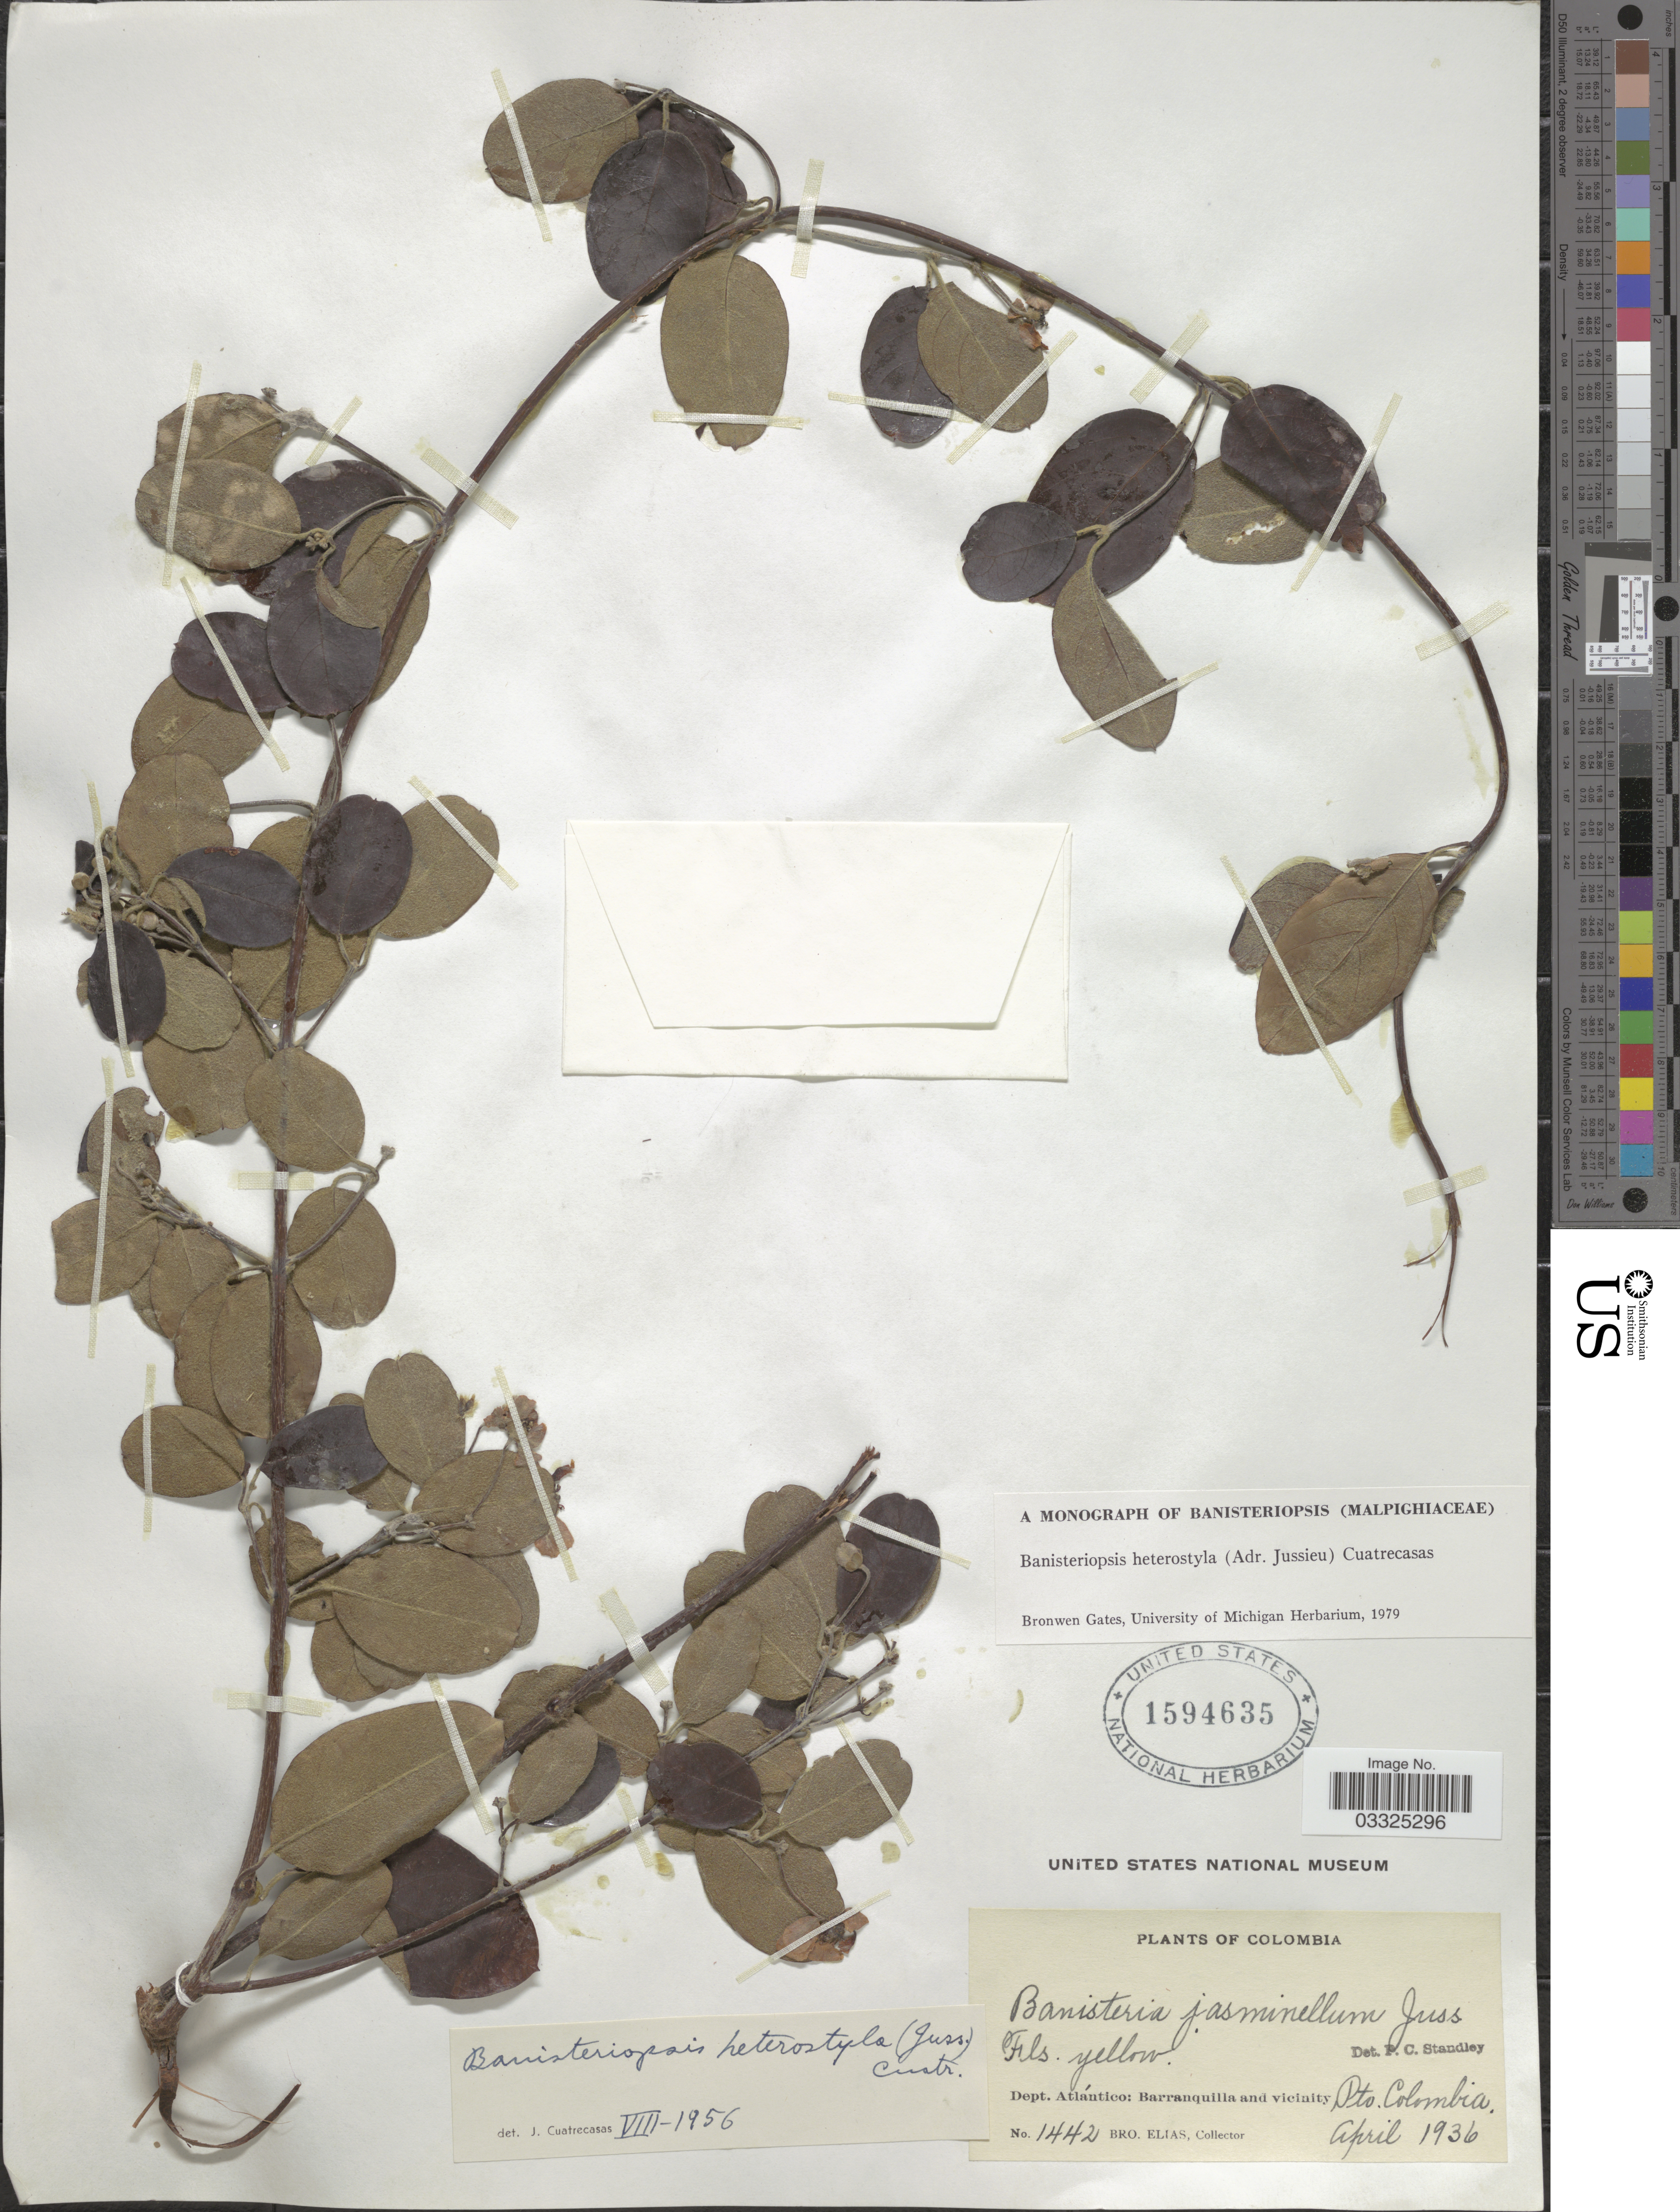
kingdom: Plantae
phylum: Tracheophyta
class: Magnoliopsida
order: Malpighiales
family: Malpighiaceae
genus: Banisteriopsis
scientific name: Banisteriopsis heterostyla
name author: (A. Juss.) Cuatrec.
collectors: Bro. Elias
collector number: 1442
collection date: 1936-04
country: Colombia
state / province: Atlántico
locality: Dept. Atlántico: Barranquilla and vicinity. Pto. Colombia.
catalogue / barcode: US 1594635